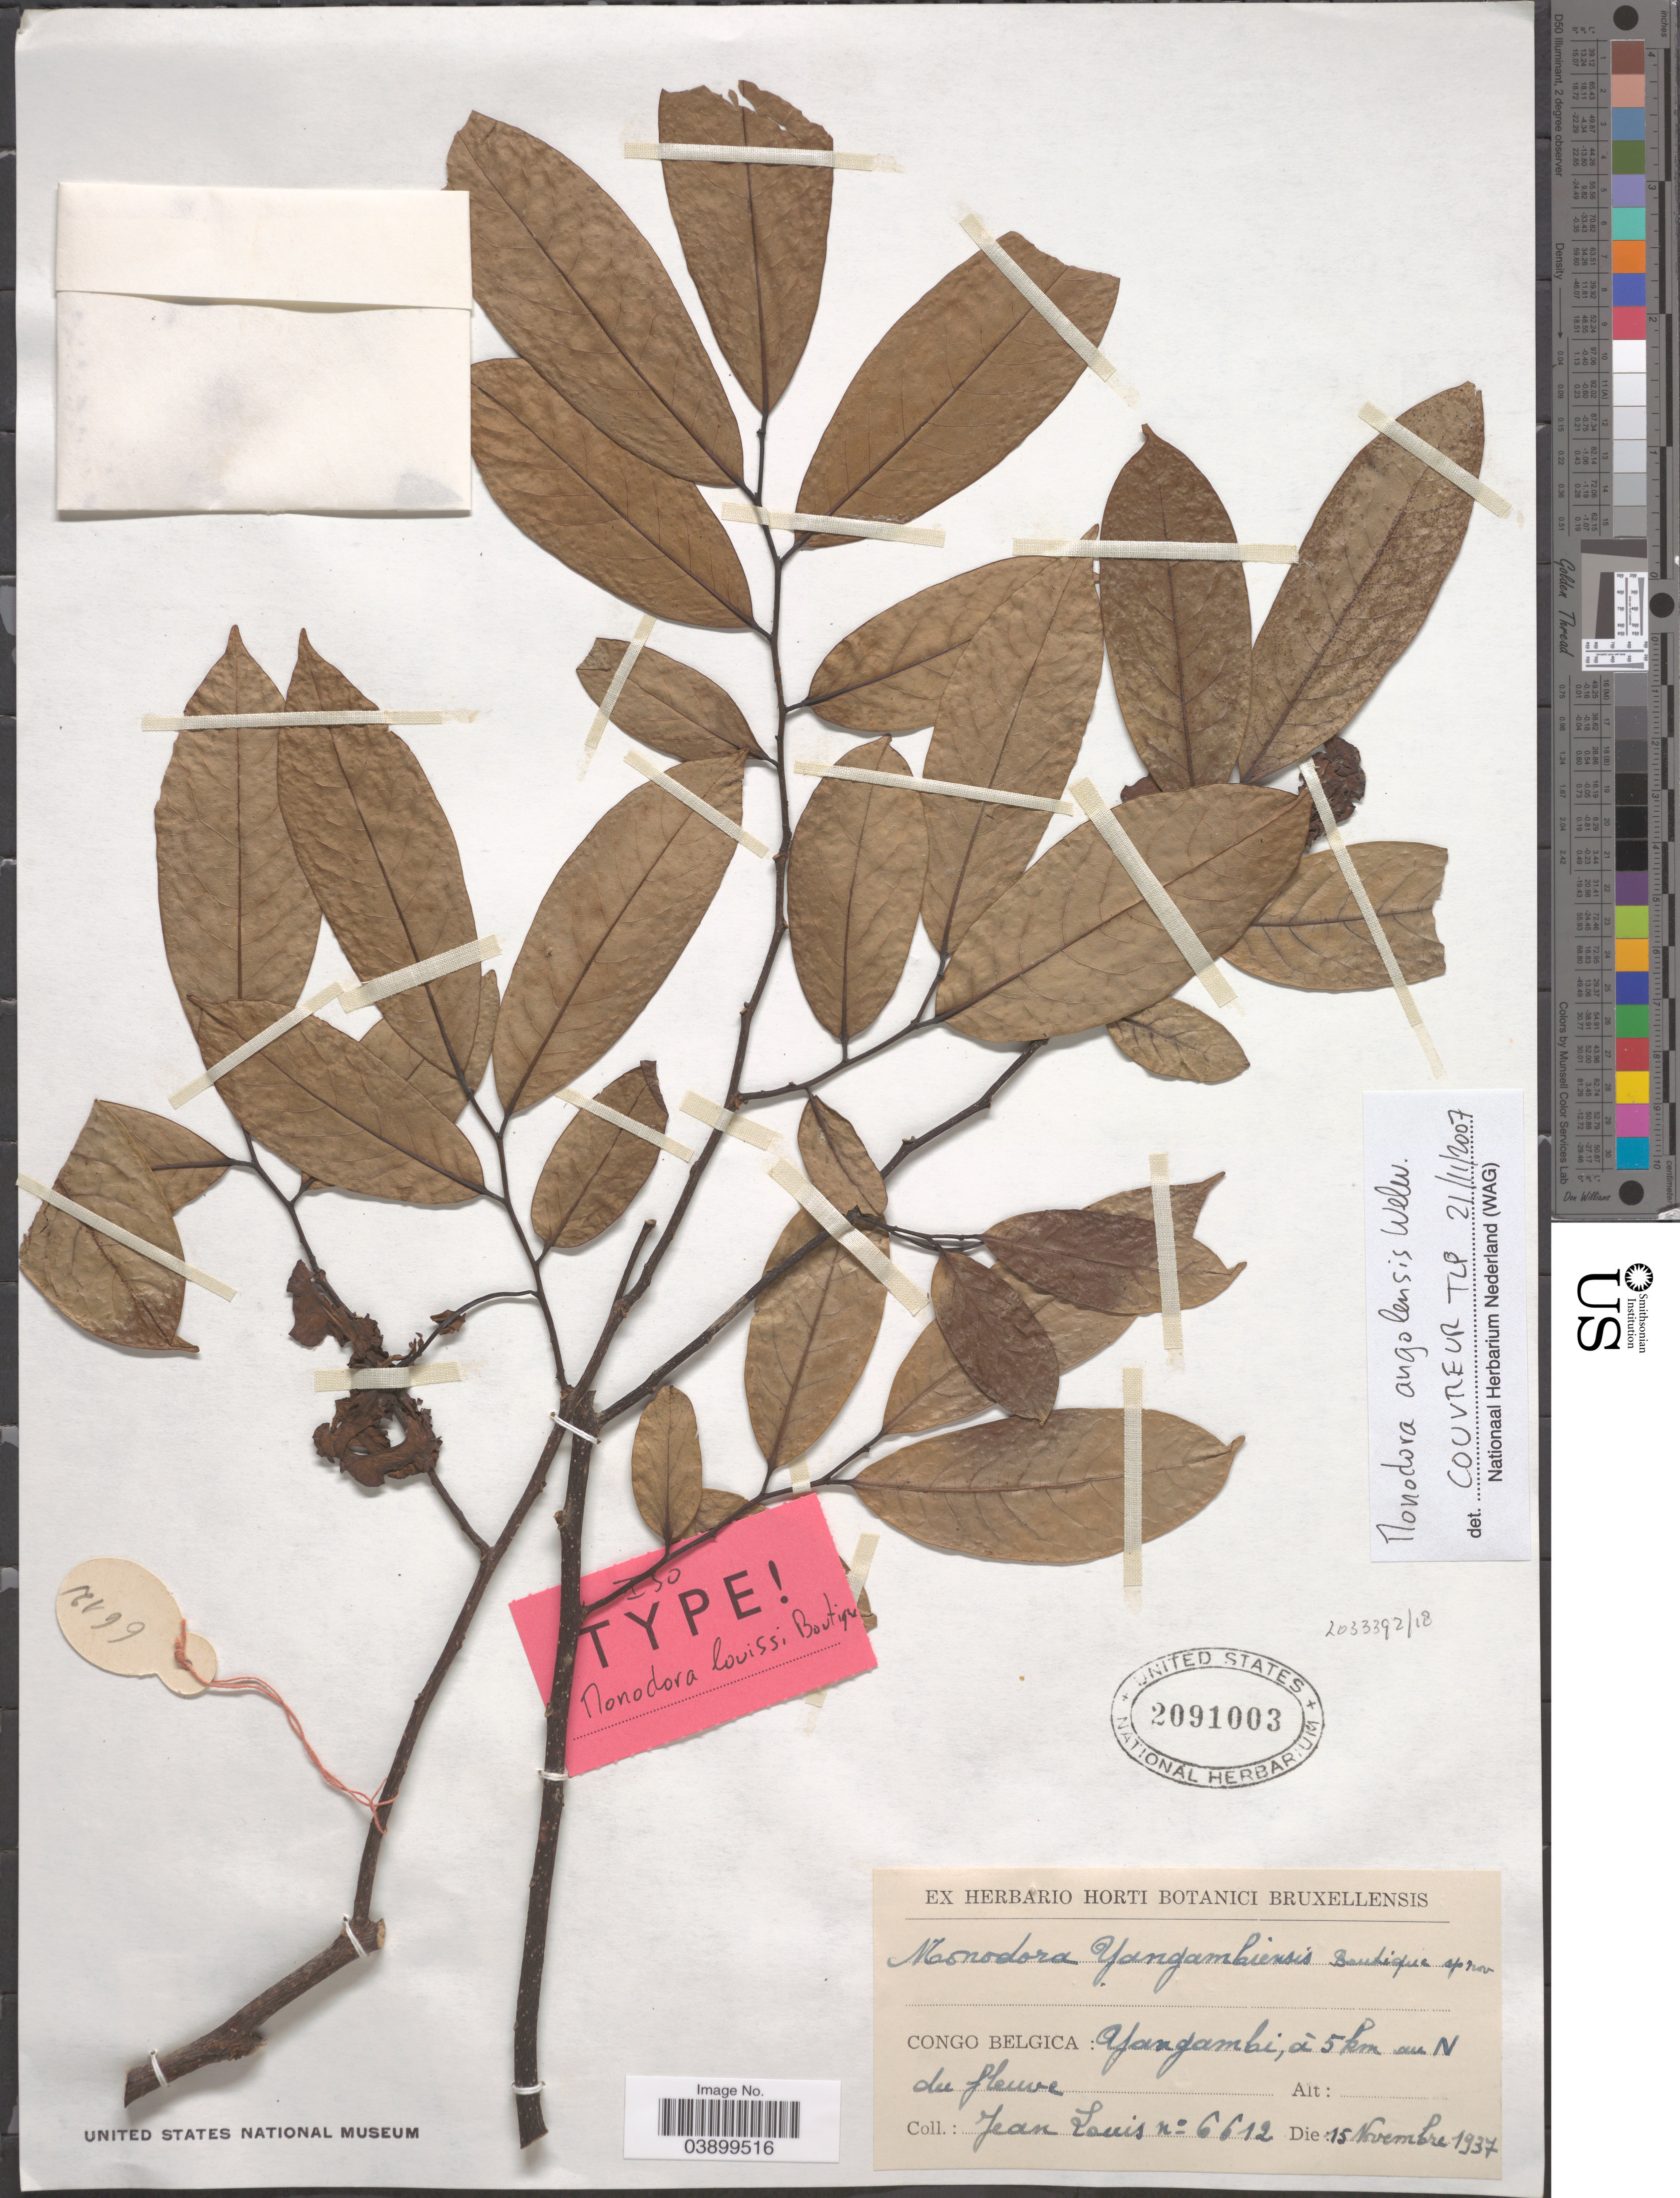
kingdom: Plantae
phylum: Tracheophyta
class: Magnoliopsida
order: Magnoliales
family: Annonaceae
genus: Monodora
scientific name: Monodora angolensis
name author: Welw.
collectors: J. Louis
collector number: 6612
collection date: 1937-11-15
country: Congo, Democratic Republic of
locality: Congo Belgica: Yangambi, á 5 km au n du fleuve.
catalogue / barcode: US 2091003